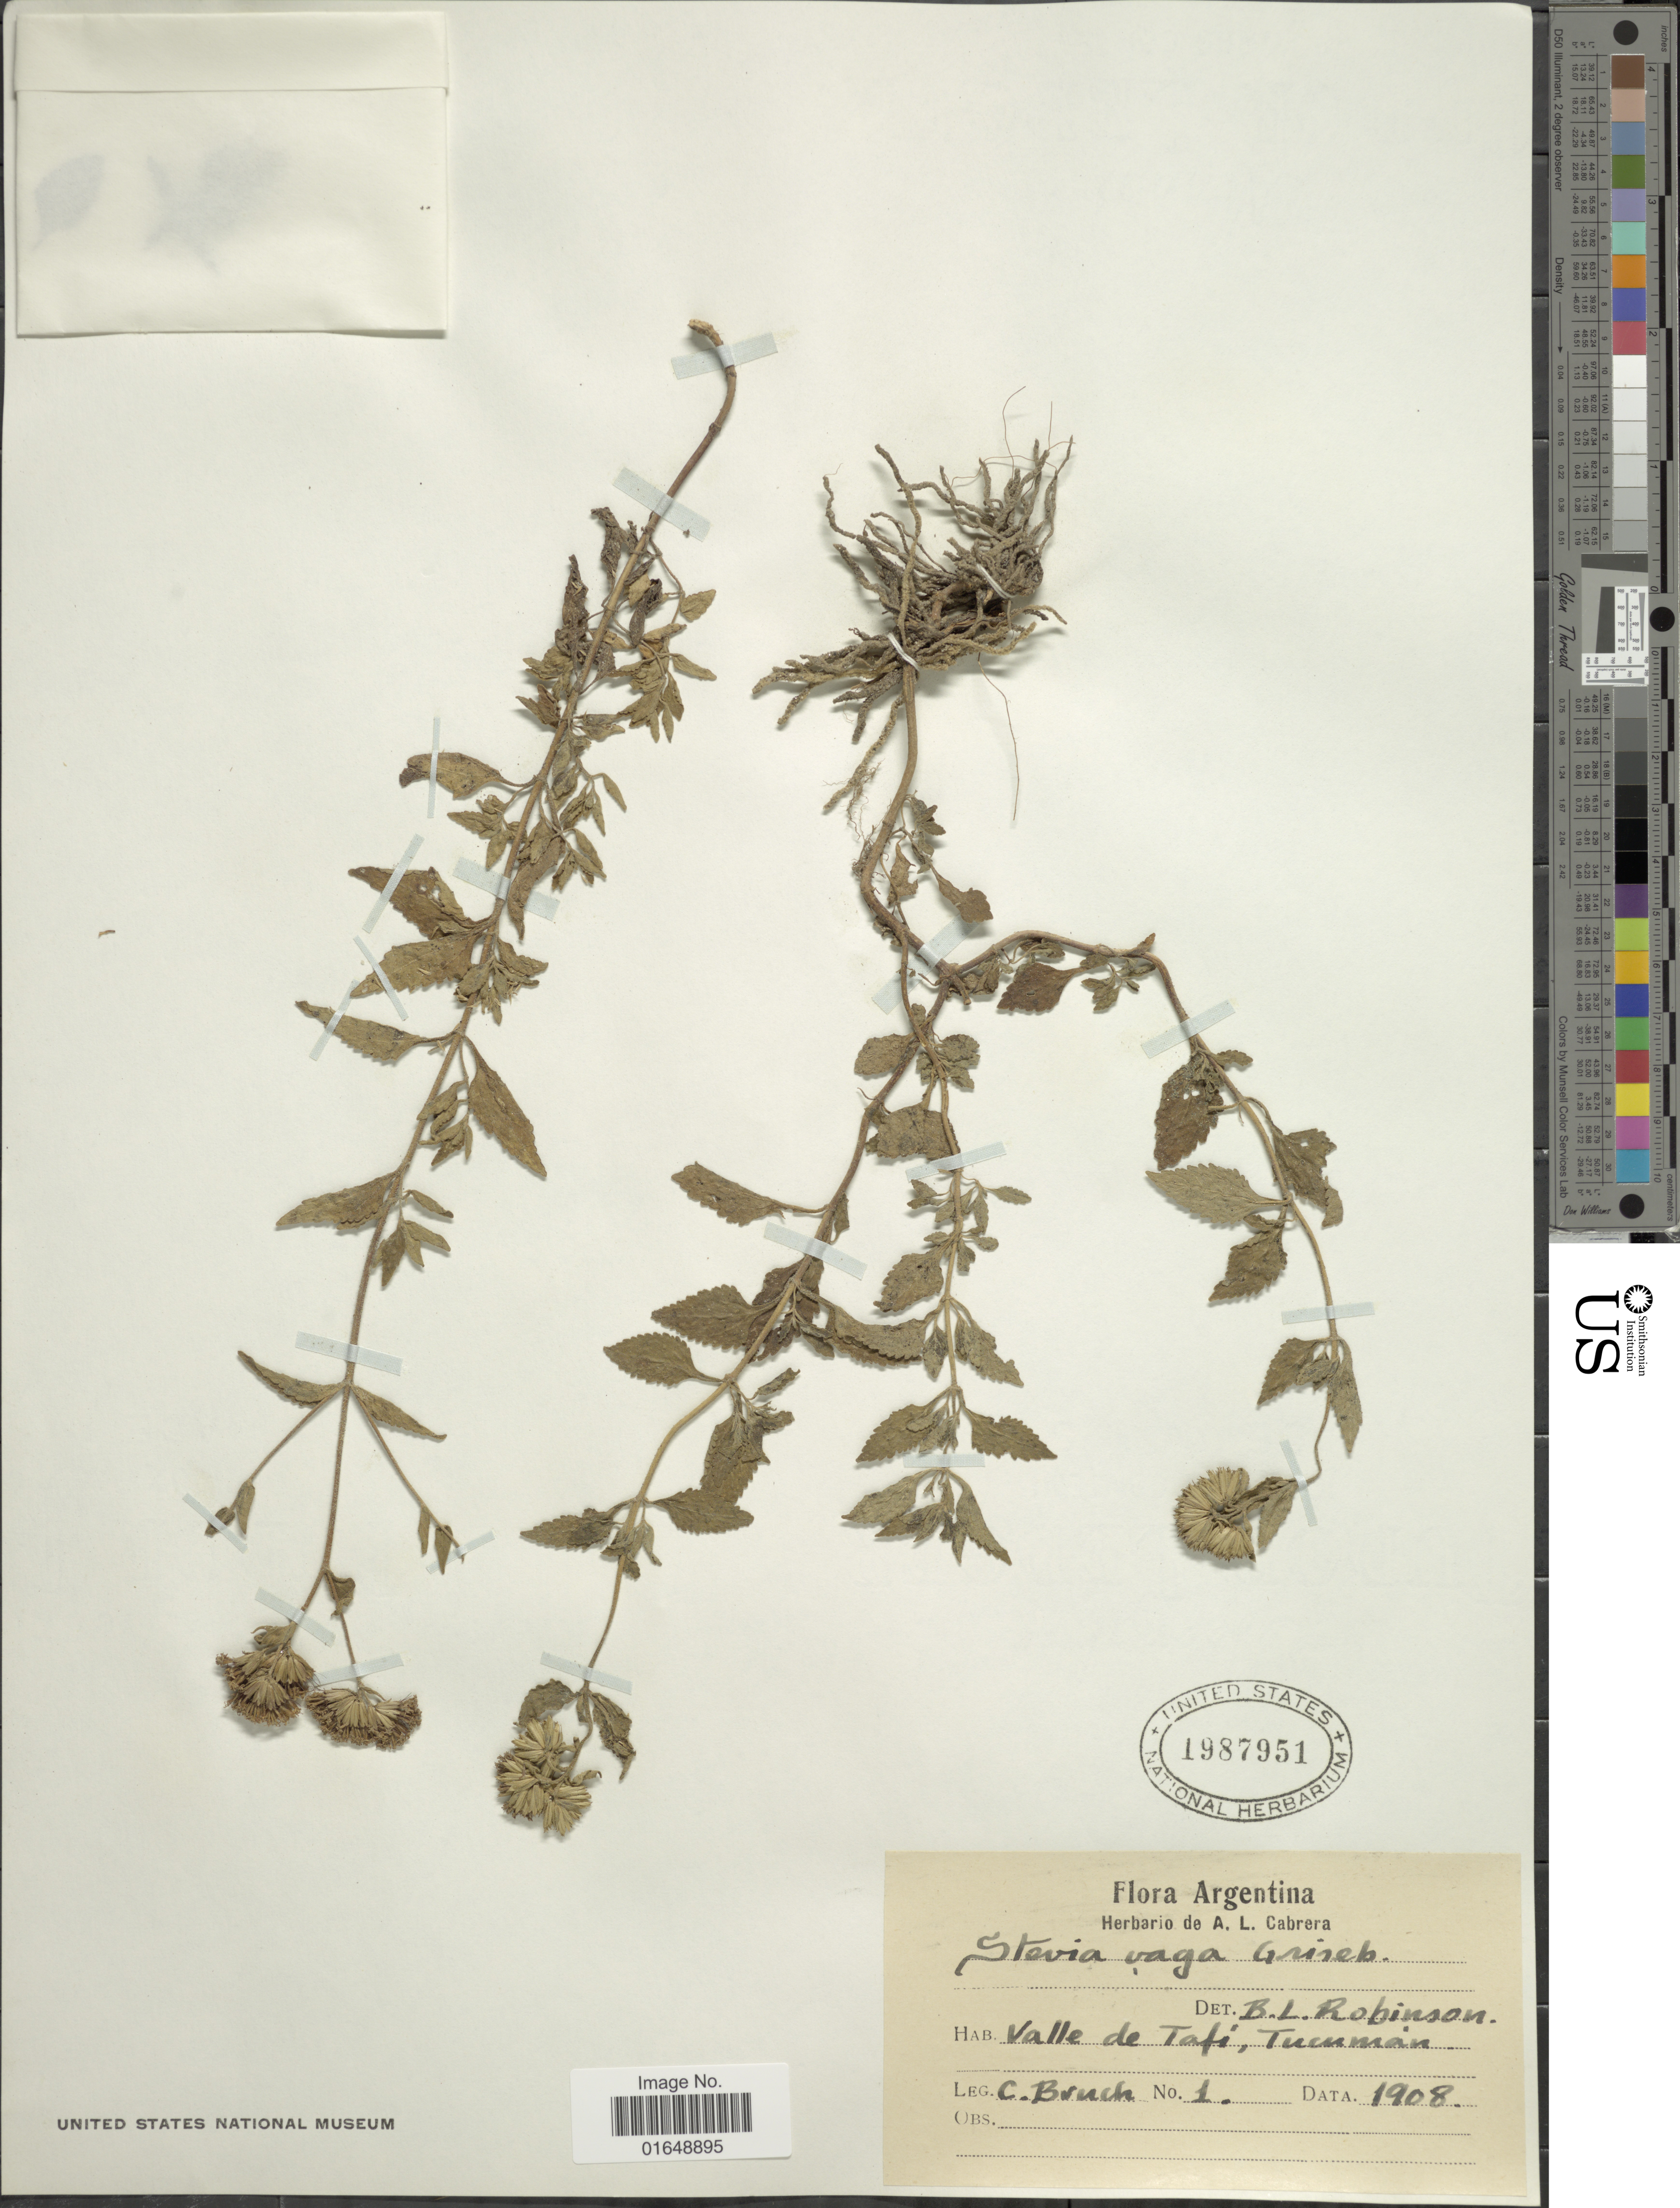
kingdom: Plantae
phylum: Tracheophyta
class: Magnoliopsida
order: Asterales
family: Asteraceae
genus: Stevia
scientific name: Stevia vaga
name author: Griseb.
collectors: C. Bruch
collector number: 1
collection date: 1908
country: Argentina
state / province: Tucuman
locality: Valle de Tafi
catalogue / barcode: US 1987951